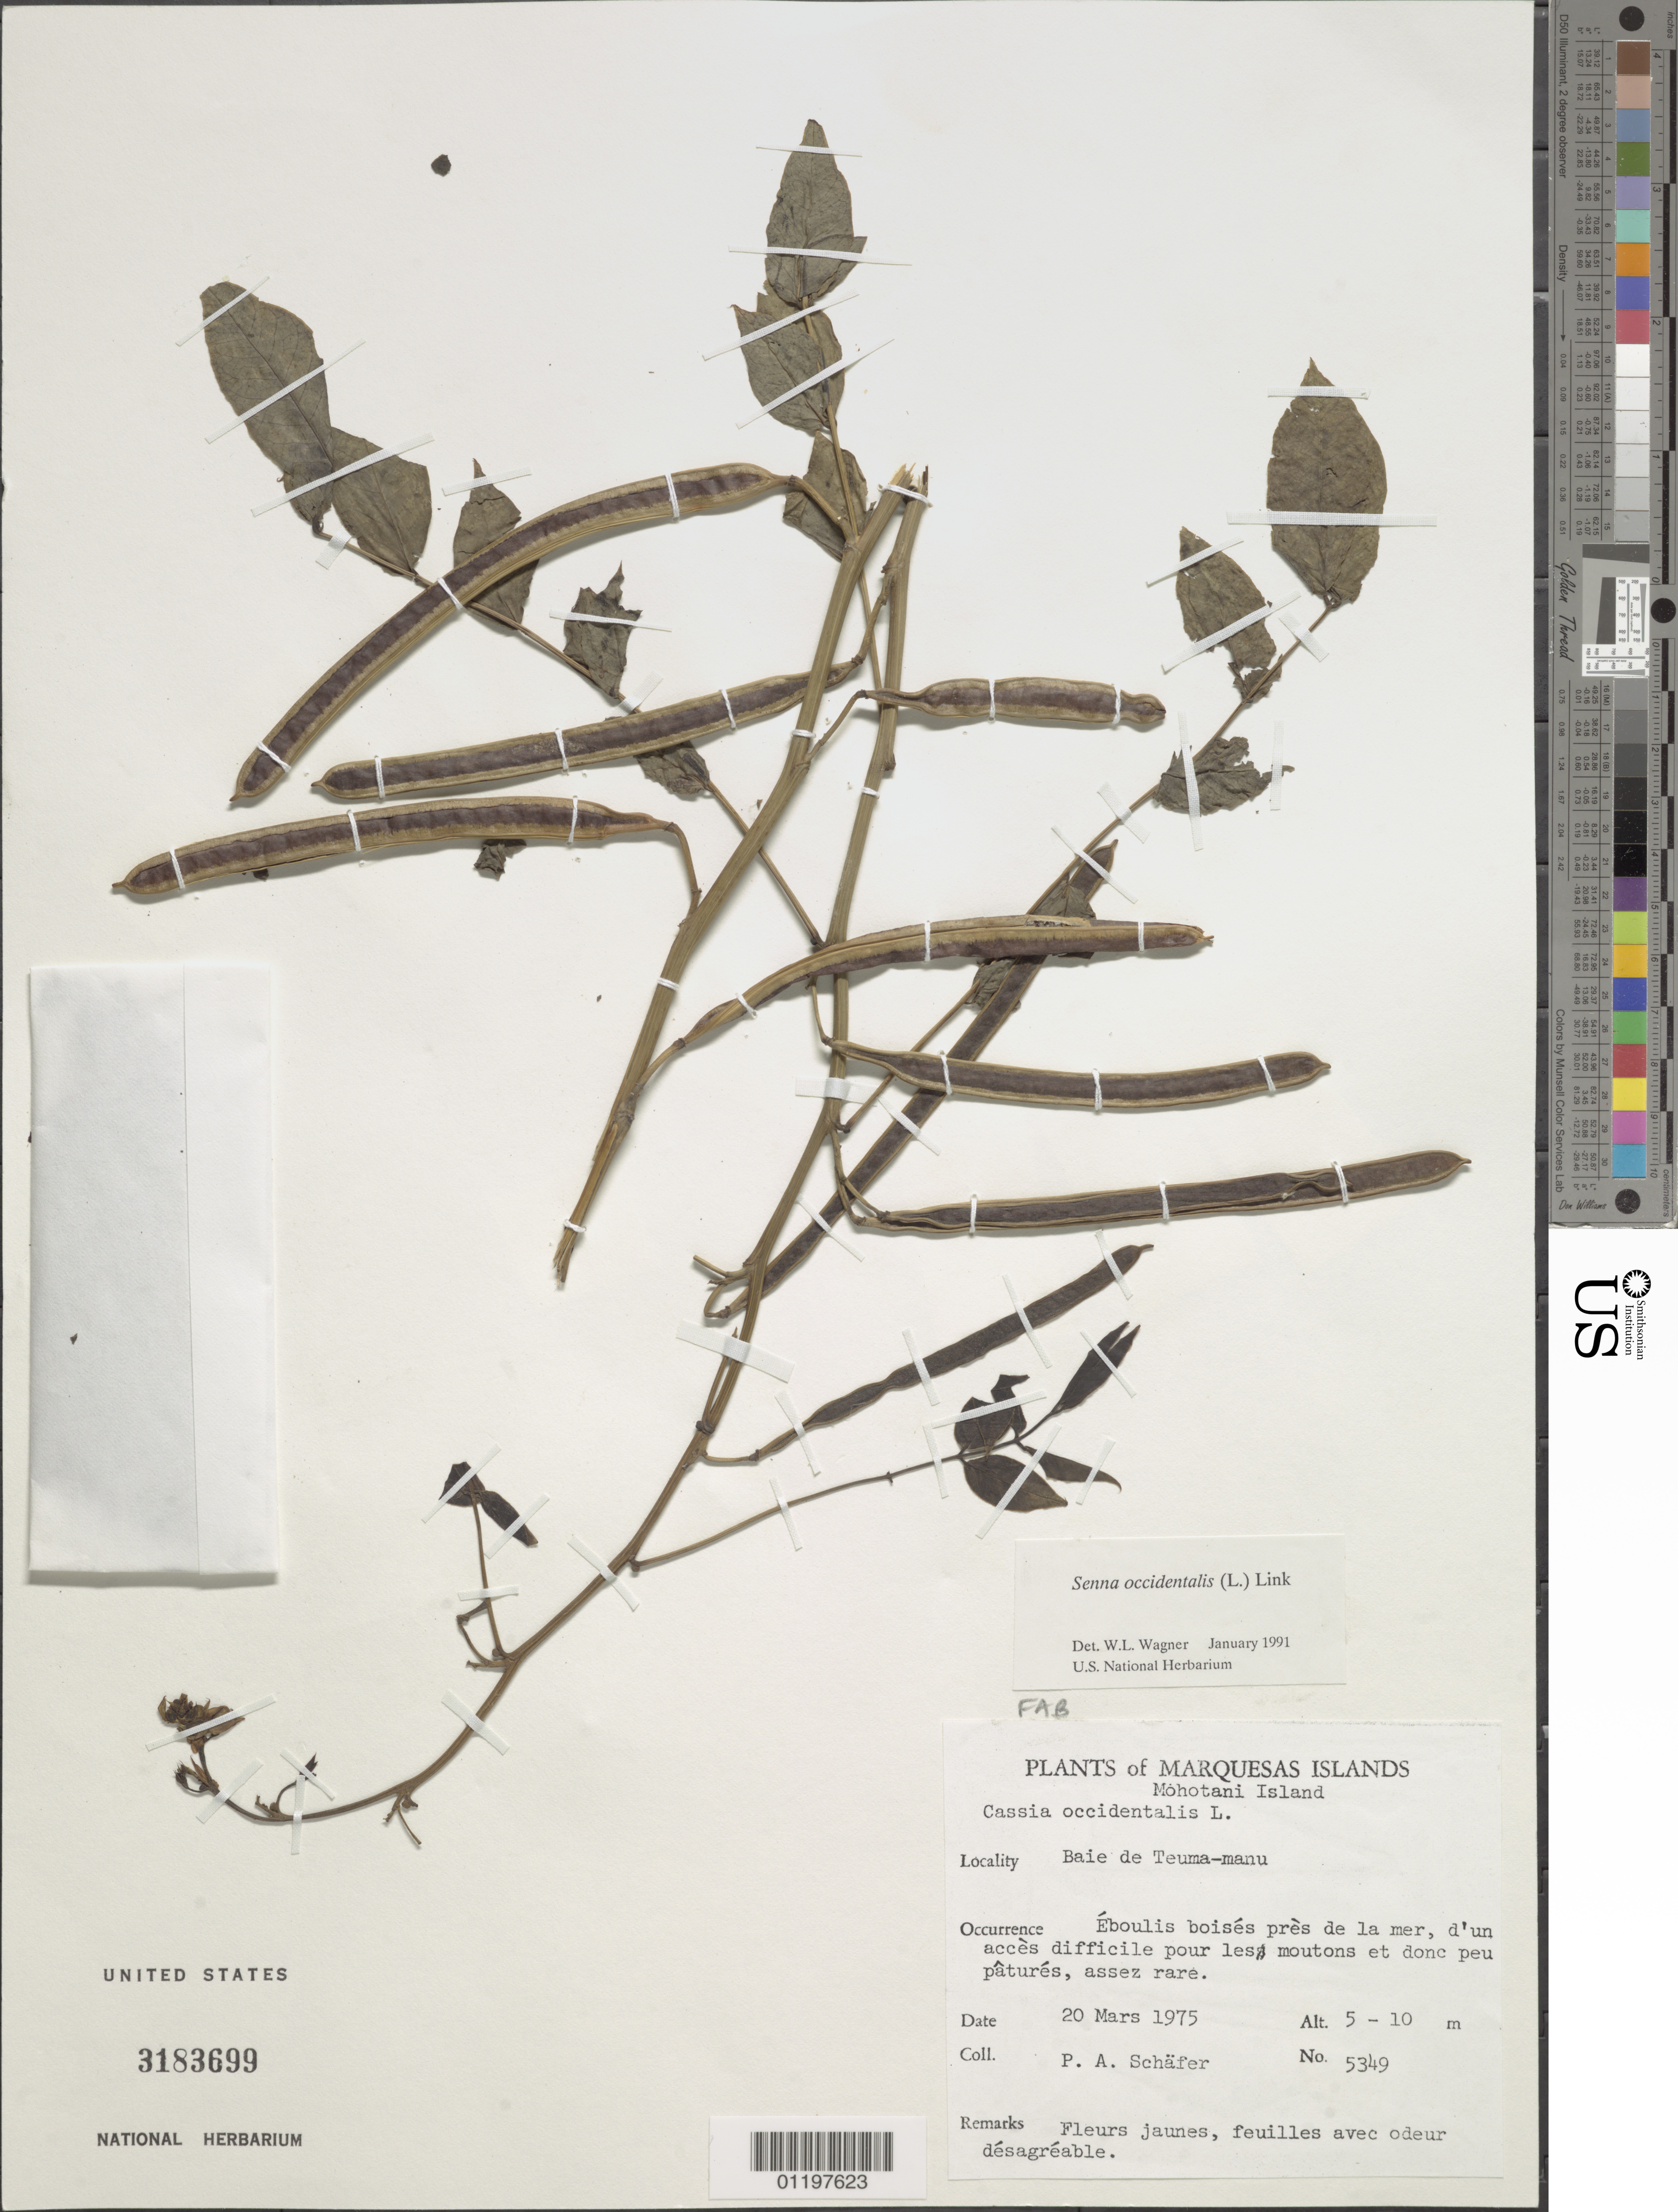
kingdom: Plantae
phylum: Tracheophyta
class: Magnoliopsida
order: Fabales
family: Fabaceae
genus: Senna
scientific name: Senna occidentalis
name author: (L.) Link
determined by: Wagner, W. L., (BOT), Smithsonian Institution - National Museum of Natural History (UNITED STATES)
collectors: P. A. Schäfer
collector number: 5349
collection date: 1975-03-20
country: French Polynesia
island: Mohotani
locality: Baie de Teuma-manu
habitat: Éboulis boisés près de la mer, d'un accès difficile pour les moutons et donc peu pâturés, assez rare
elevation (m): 5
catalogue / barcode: US 3183699